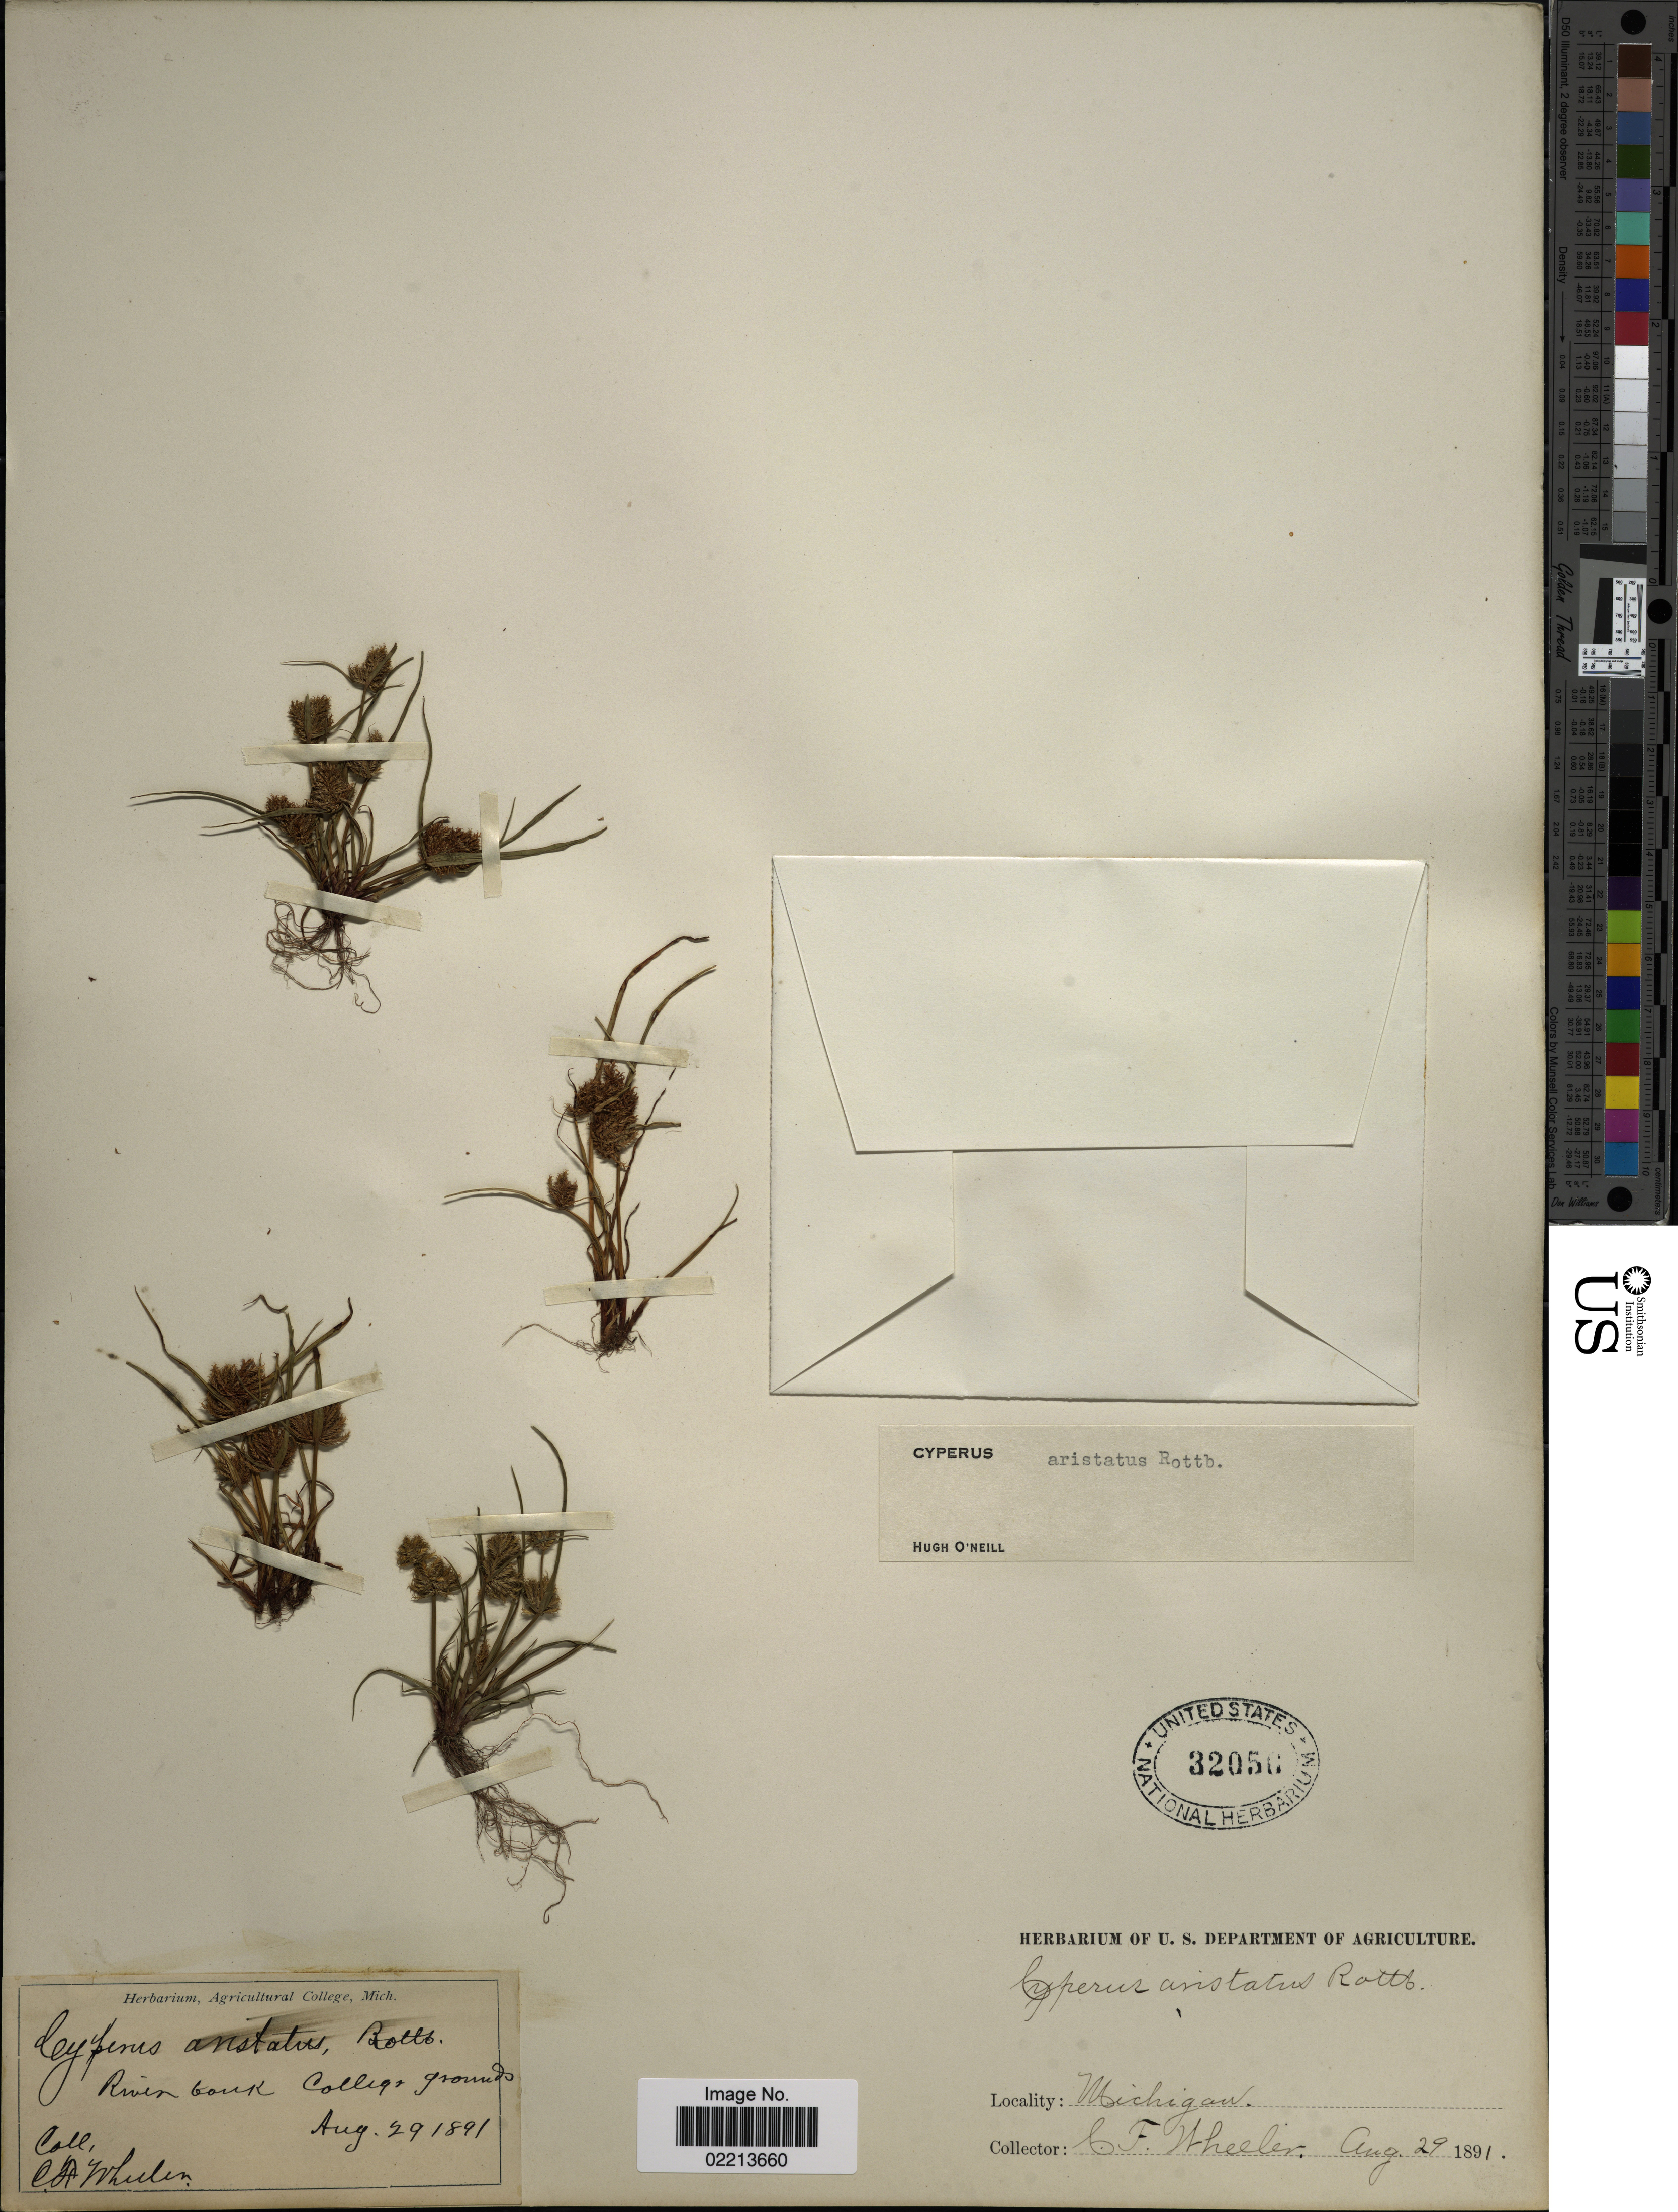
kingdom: Plantae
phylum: Tracheophyta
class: Liliopsida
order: Poales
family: Cyperaceae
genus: Cyperus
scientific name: Cyperus squarrosus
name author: L.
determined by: Strong, Mark T., (BOT), Smithsonian Institution - National Museum of Natural History (UNITED STATES)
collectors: C. Wheeler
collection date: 1891-08-29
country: United States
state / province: Michigan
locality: River bank, College grounds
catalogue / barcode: US 32050